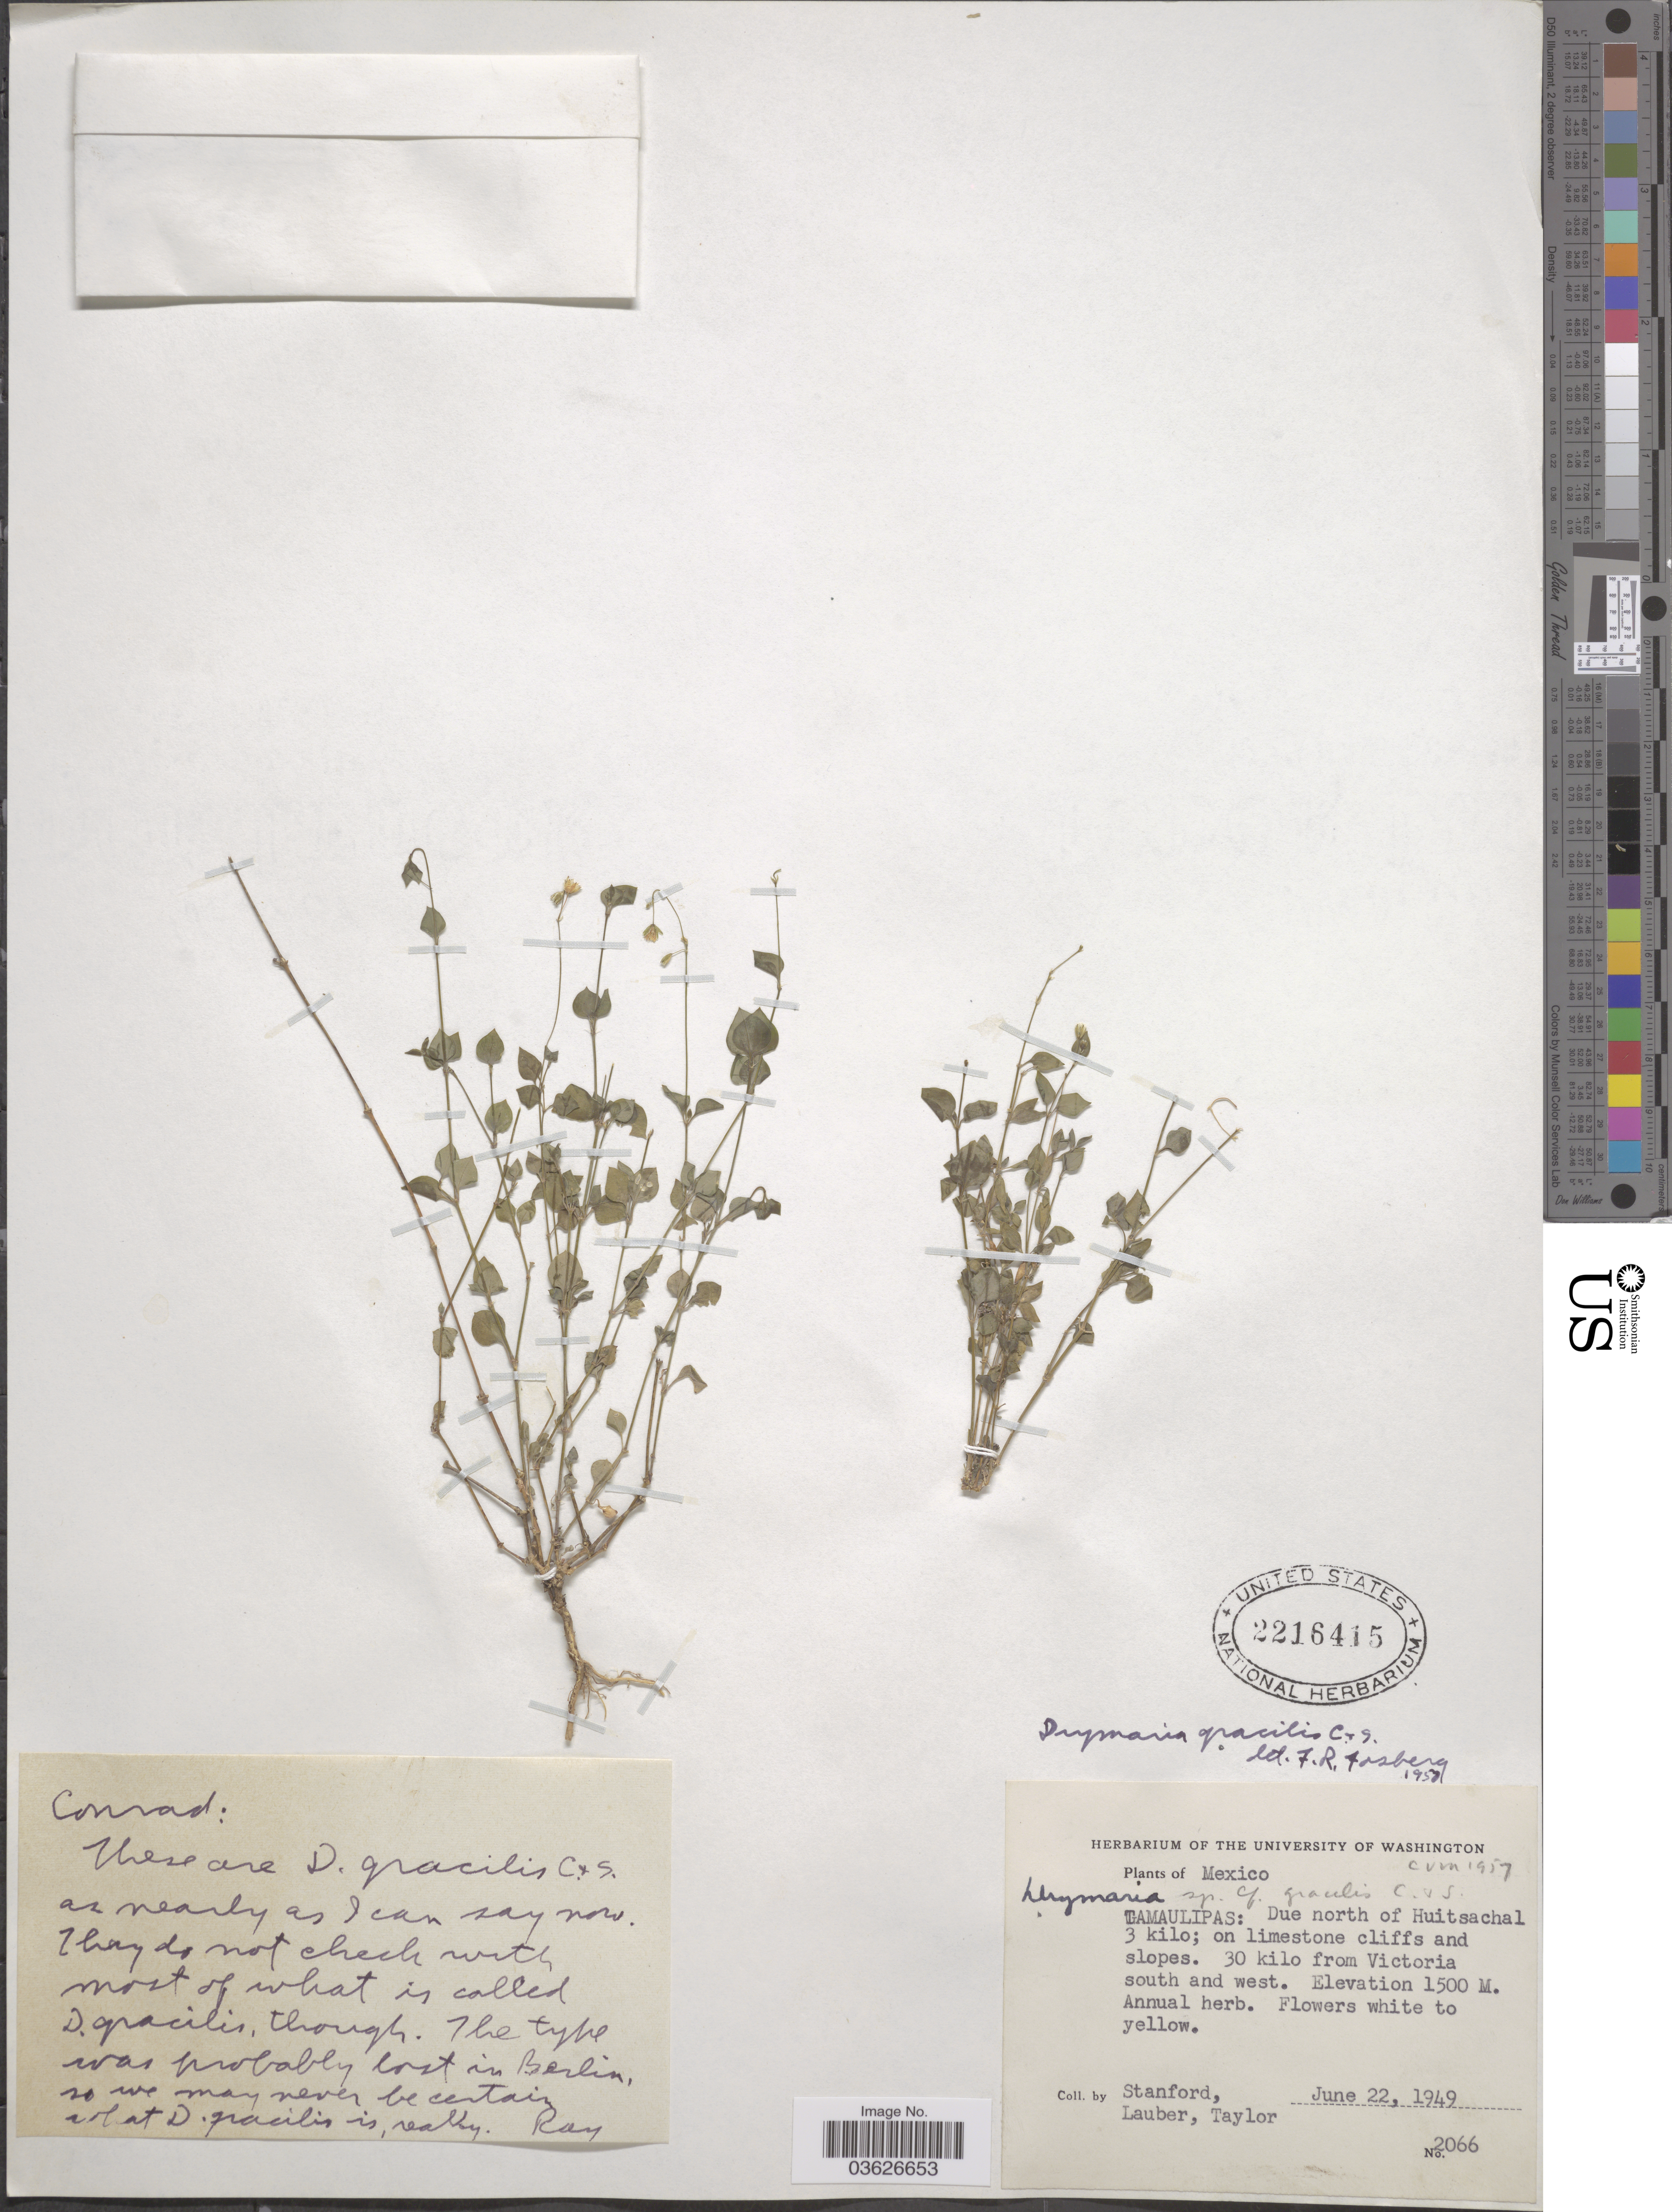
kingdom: Plantae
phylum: Tracheophyta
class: Magnoliopsida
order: Caryophyllales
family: Caryophyllaceae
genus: Drymaria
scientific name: Drymaria gracilis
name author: Cham. & Schltdl.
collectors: -. Stanford, Lauber, -- & -- Taylor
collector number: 2066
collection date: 1949-06-22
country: Mexico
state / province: Tamaulipas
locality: Due north of Huitsachal 3 kilo; on limestone cliffs and slopes. 30 kilo from Victoria south and west.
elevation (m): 1500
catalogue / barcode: US 2216415